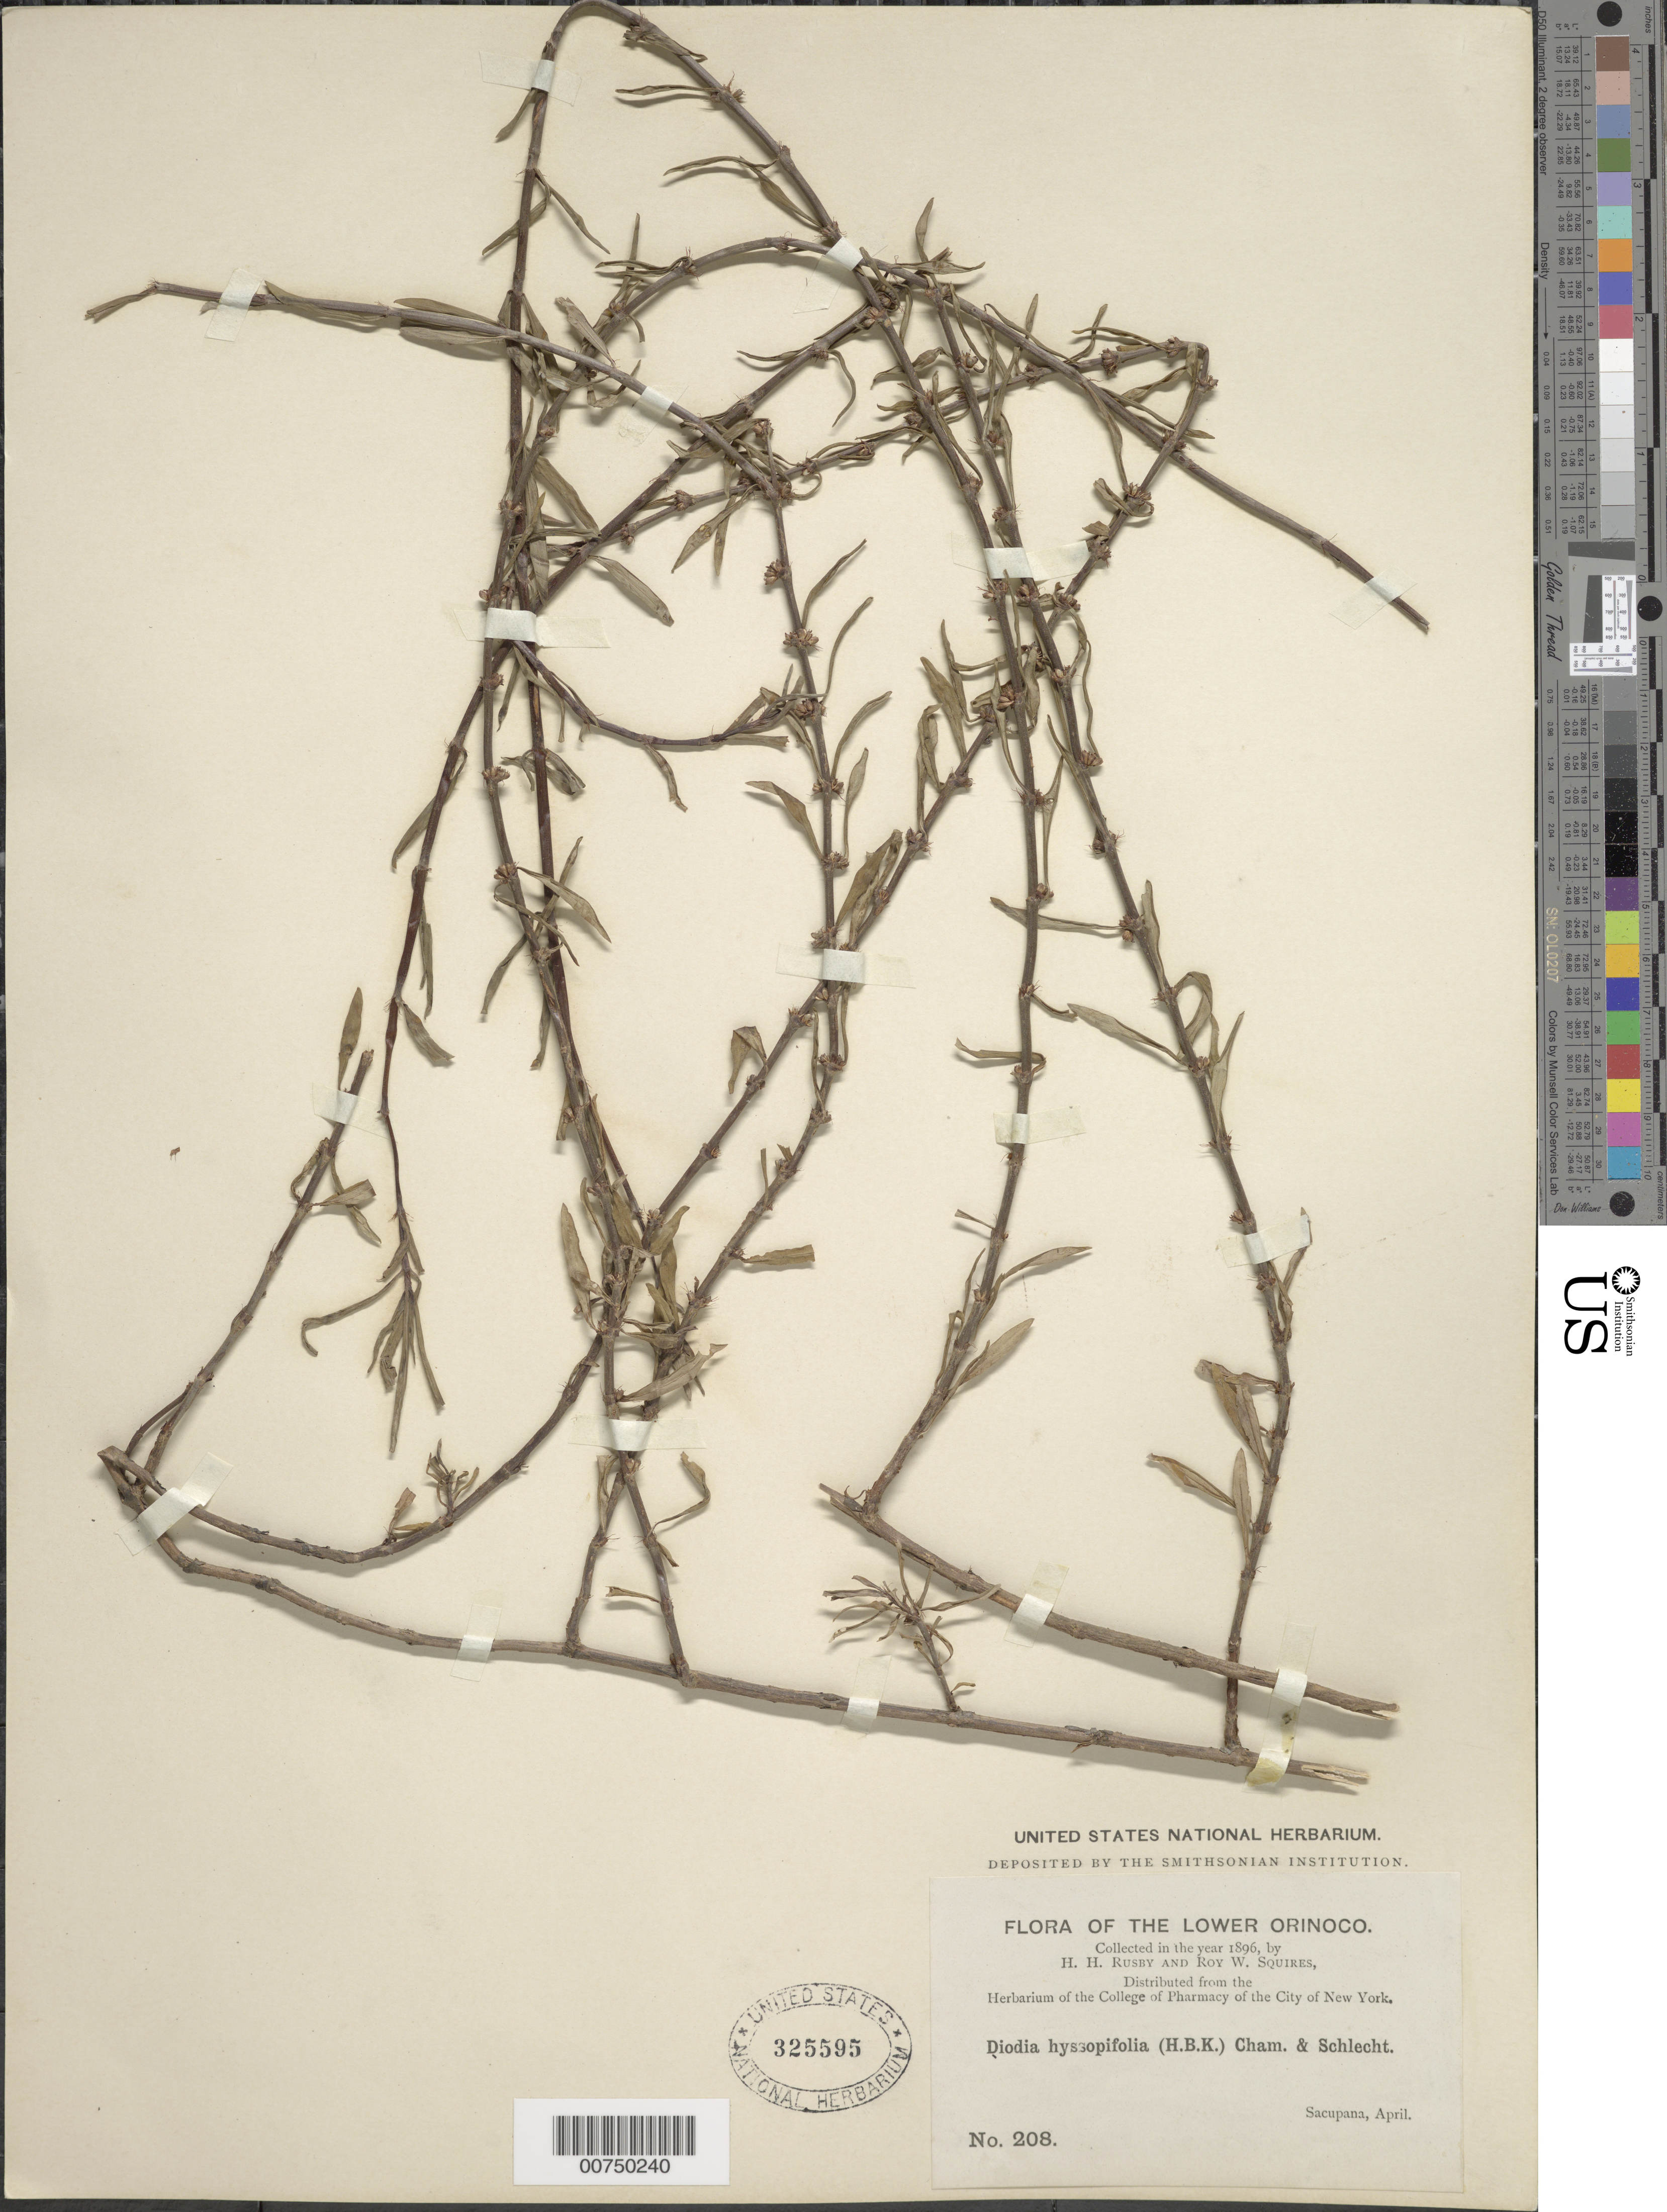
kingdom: Plantae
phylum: Tracheophyta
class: Magnoliopsida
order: Gentianales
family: Rubiaceae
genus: Diodia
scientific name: Diodia hyssopifolia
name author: (Willd. ex Roem. & Schult.) Cham. & Schltdl.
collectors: H. H. Rusby & R. Squires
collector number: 208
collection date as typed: April 1896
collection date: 1896-04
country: Venezuela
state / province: Delta Amacuro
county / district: Antonio Díaz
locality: Lower Orinoco, Sacupana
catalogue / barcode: US 325595